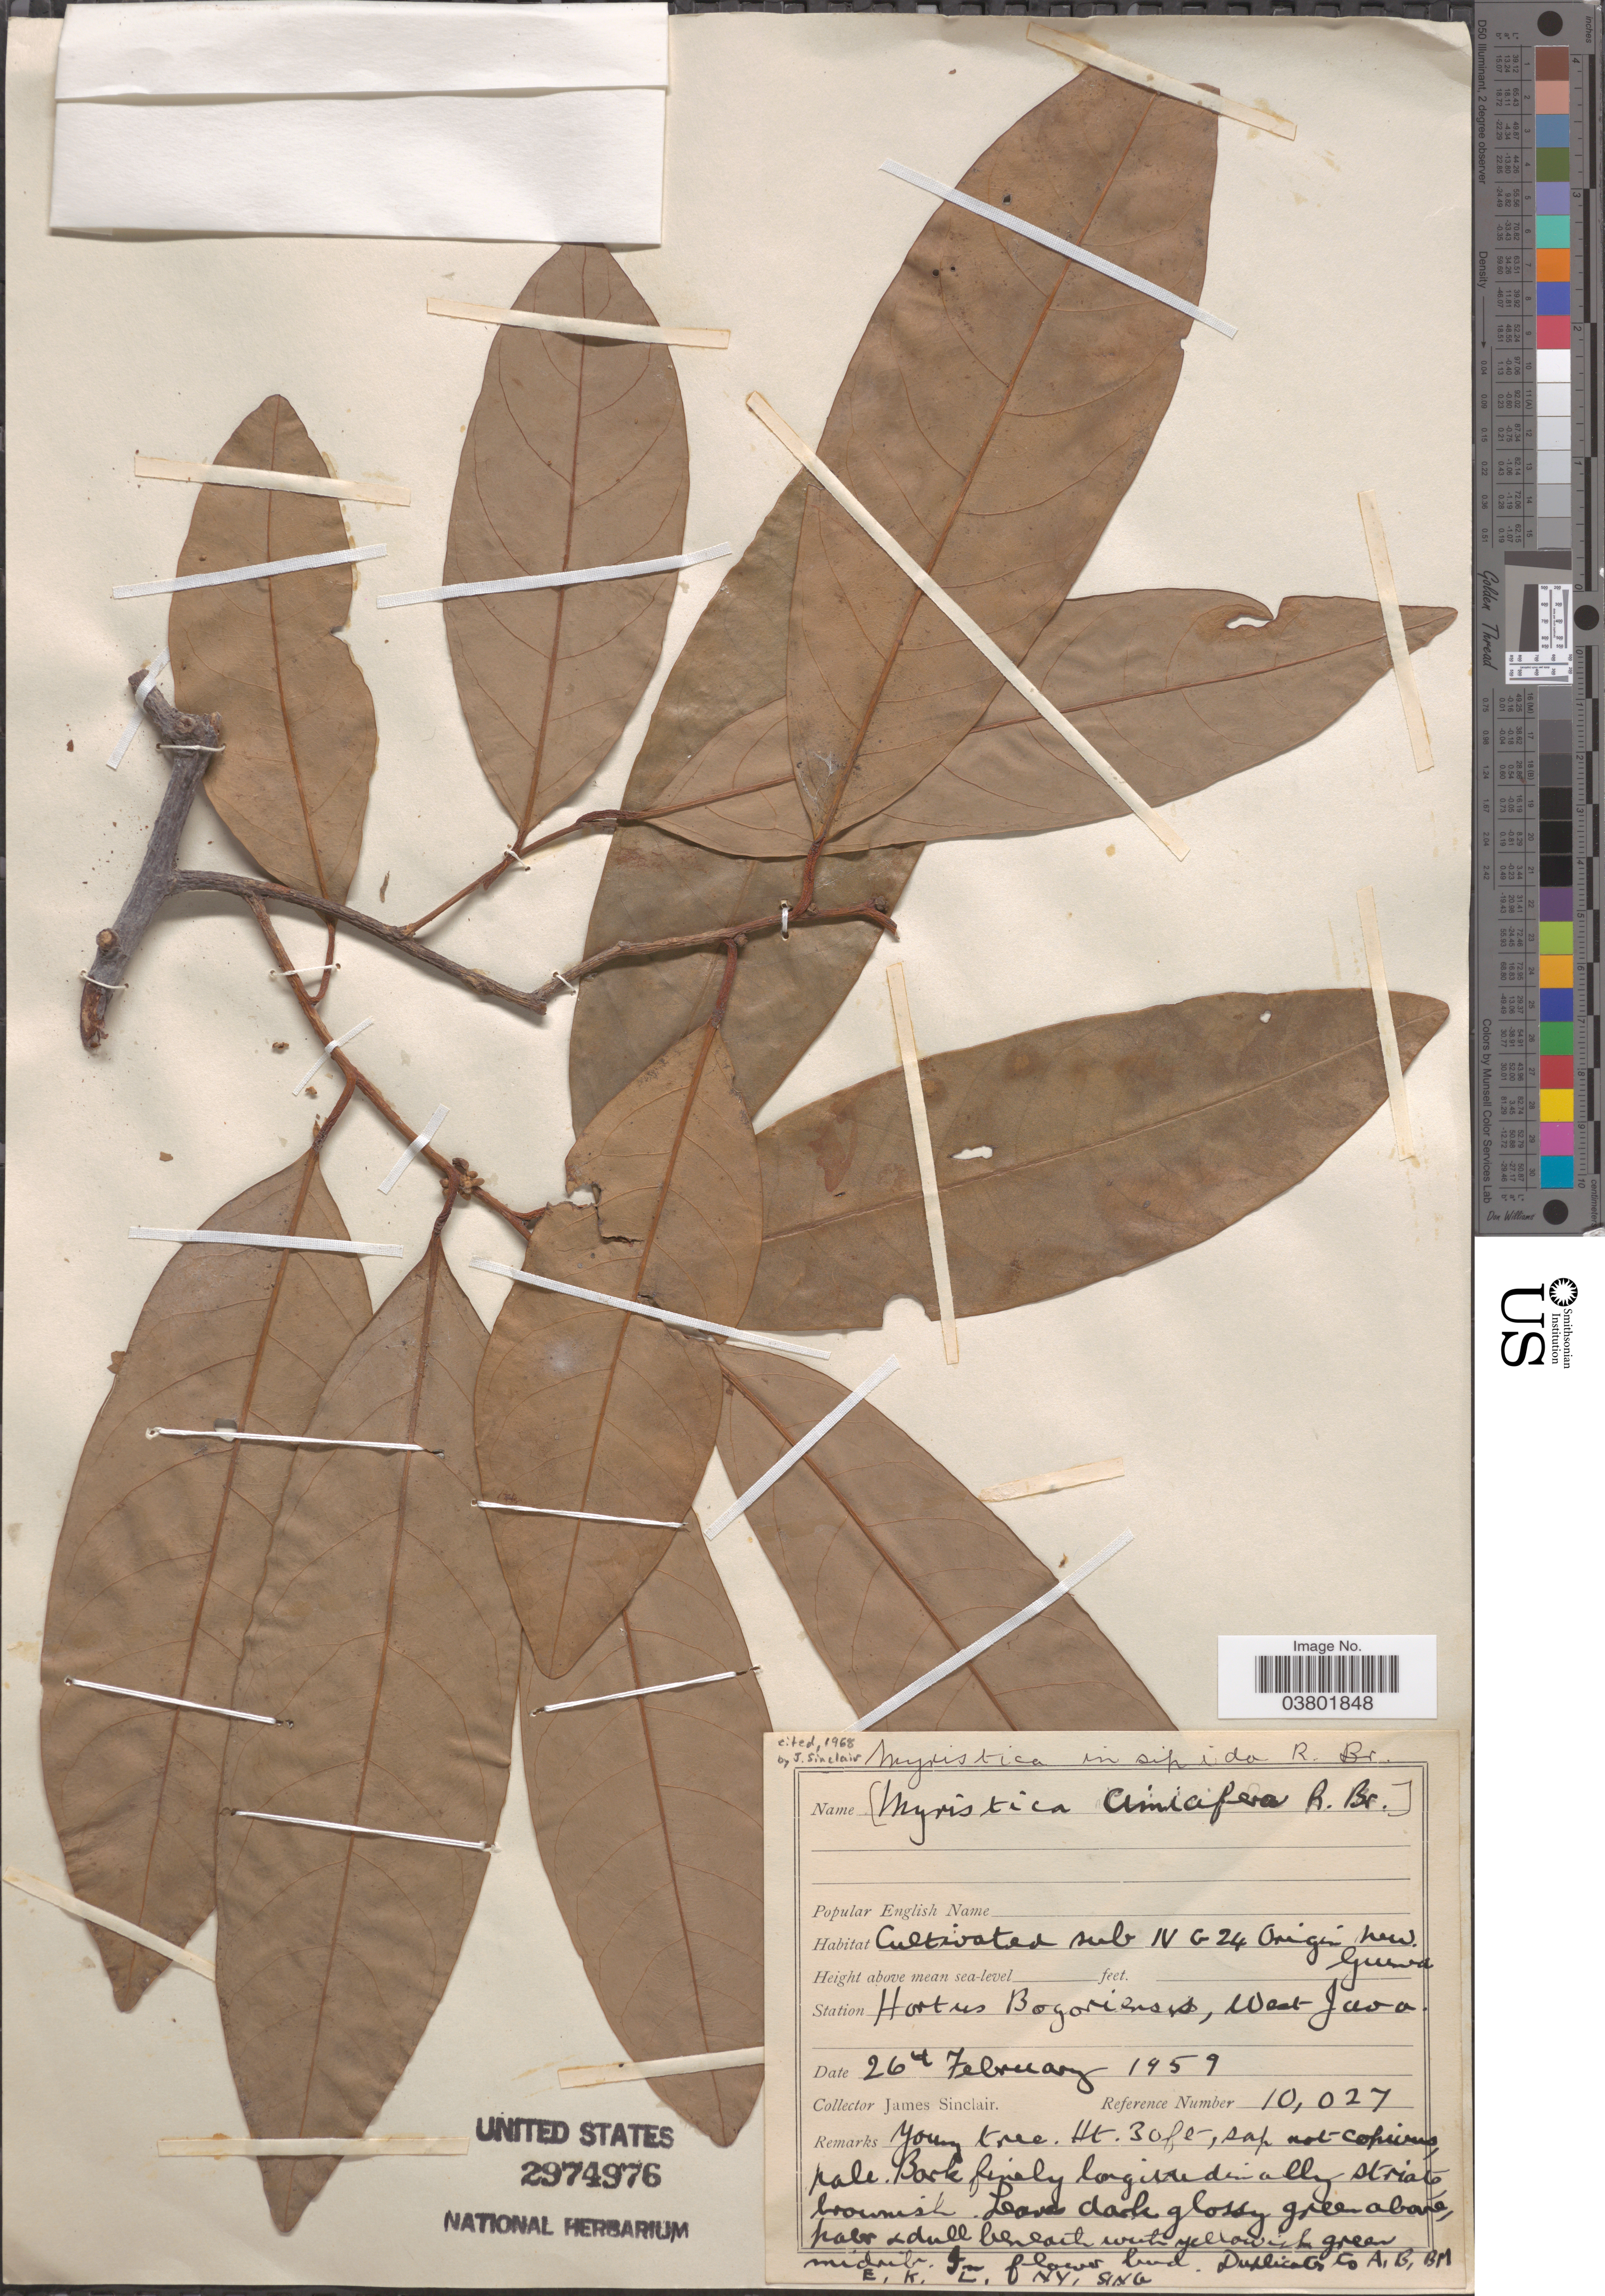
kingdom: Plantae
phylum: Tracheophyta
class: Magnoliopsida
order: Magnoliales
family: Myristicaceae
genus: Myristica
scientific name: Myristica insipidia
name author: R. Br.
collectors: J. Sinclair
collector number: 10027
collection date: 1959-02-26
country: Indonesia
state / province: Java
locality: Station Hortus Bogoriensis, West Java.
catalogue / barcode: US 2974976